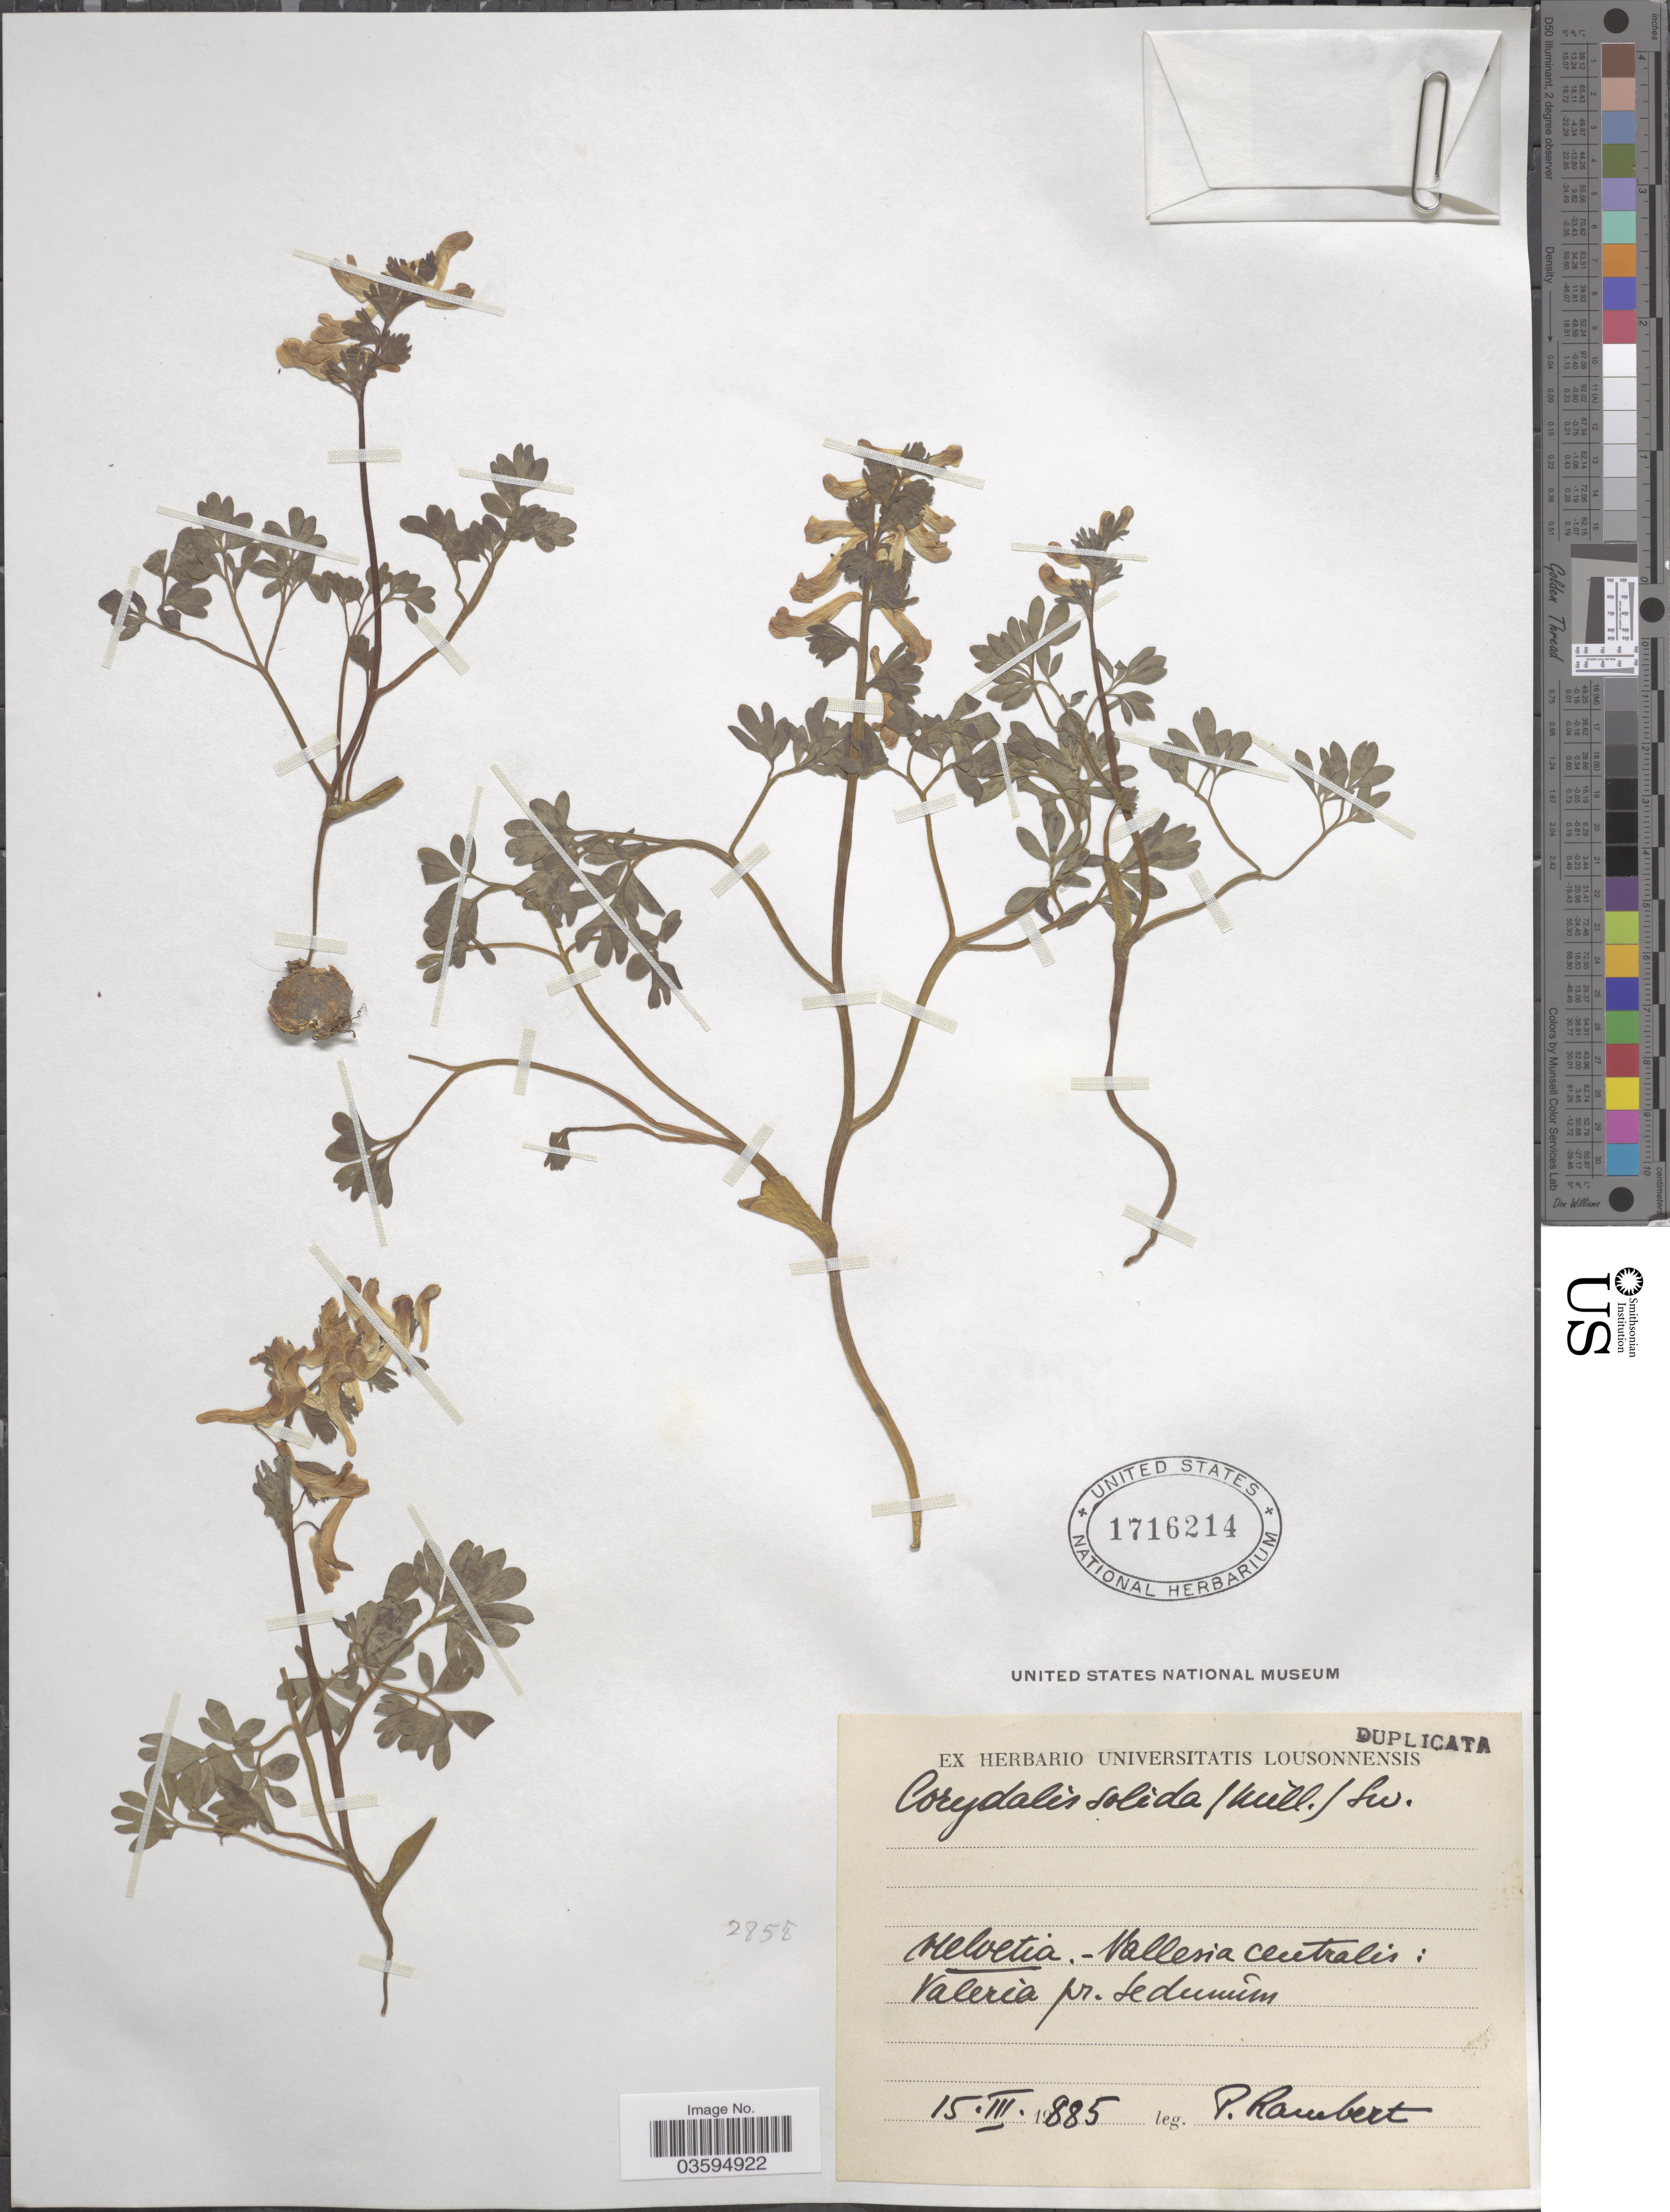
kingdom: Plantae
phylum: Tracheophyta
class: Magnoliopsida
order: Ranunculales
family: Papaveraceae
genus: Corydalis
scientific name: Corydalis solida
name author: (L.) Clairv.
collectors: P. Rambert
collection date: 1885-03-15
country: Switzerland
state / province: Valais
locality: Helvetia, - Vallesia centralis: Valeria pr. Sedunum.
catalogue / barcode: US 1716214